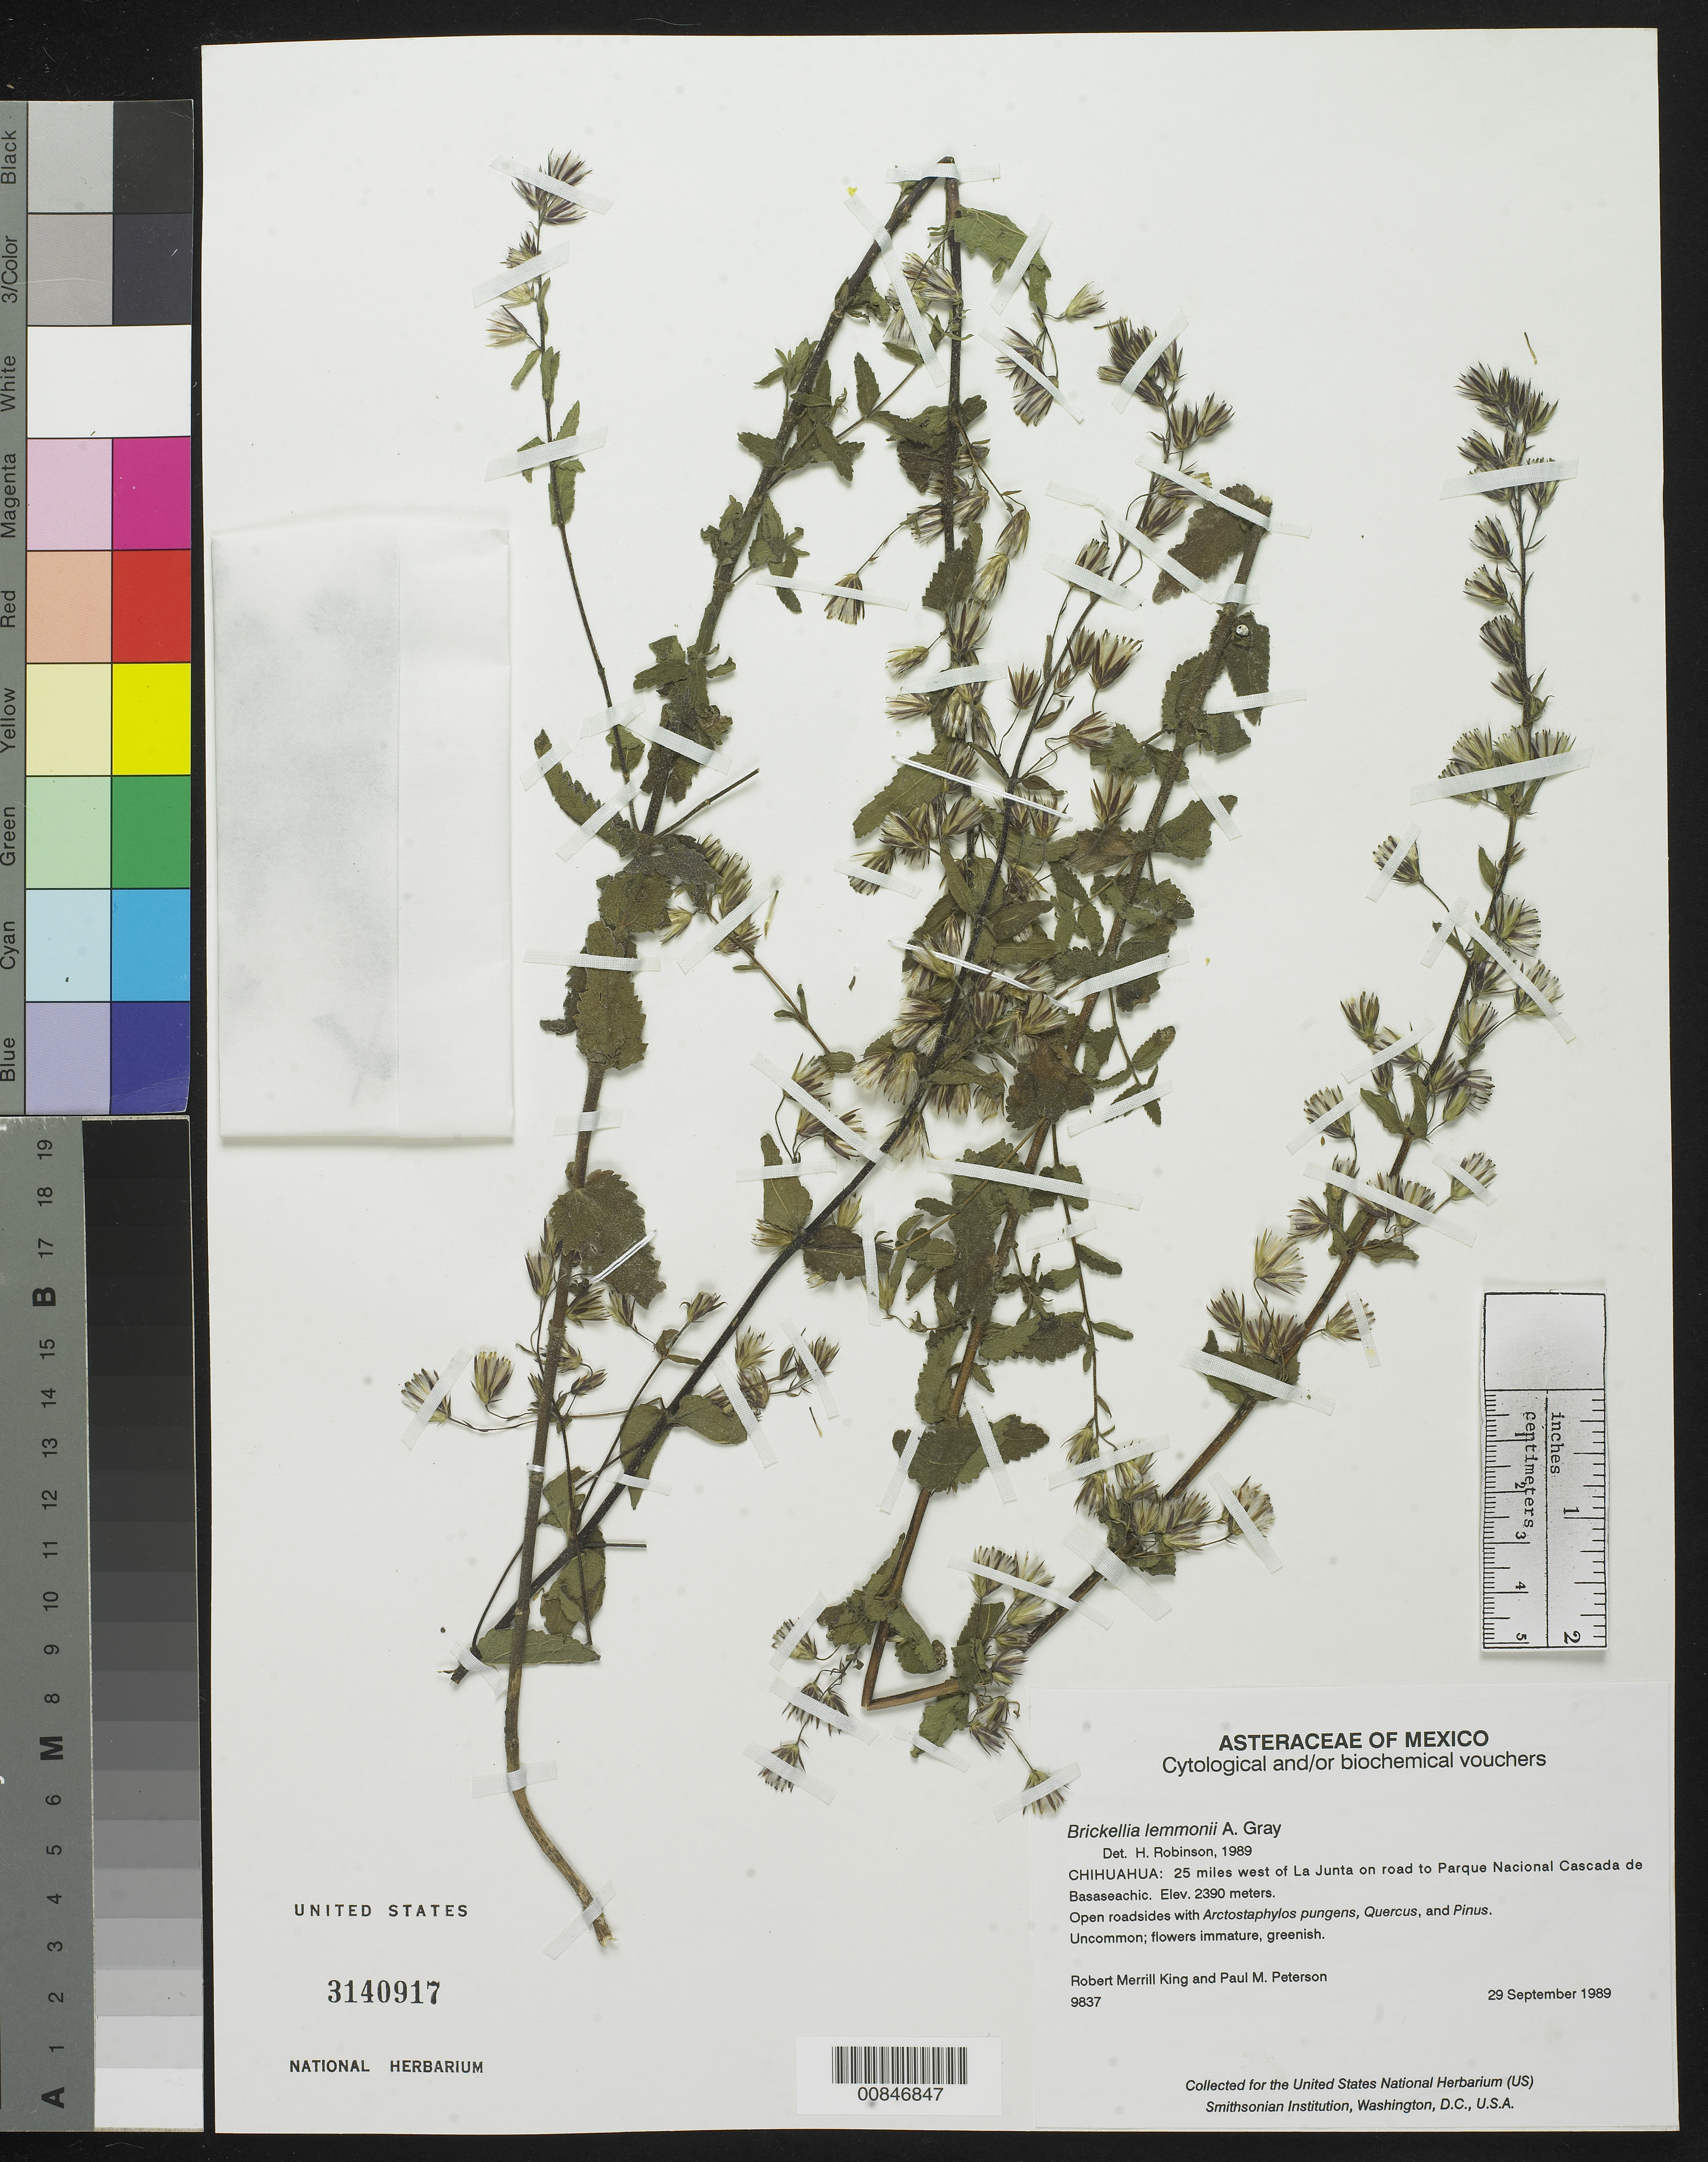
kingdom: Plantae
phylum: Tracheophyta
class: Magnoliopsida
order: Asterales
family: Asteraceae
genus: Brickellia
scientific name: Brickellia lemmonii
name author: A. Gray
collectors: R. M. King & P. M. Peterson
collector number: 9837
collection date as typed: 29 Sep 1989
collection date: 1989-09-29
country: Mexico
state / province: Chihuahua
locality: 25 miles west of La Junta on road to Parque Nacional Cascada de Basaseachic.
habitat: Open roadsides with Arctostaphylos pungens, Quercus and Pinus.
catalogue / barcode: US 3140917